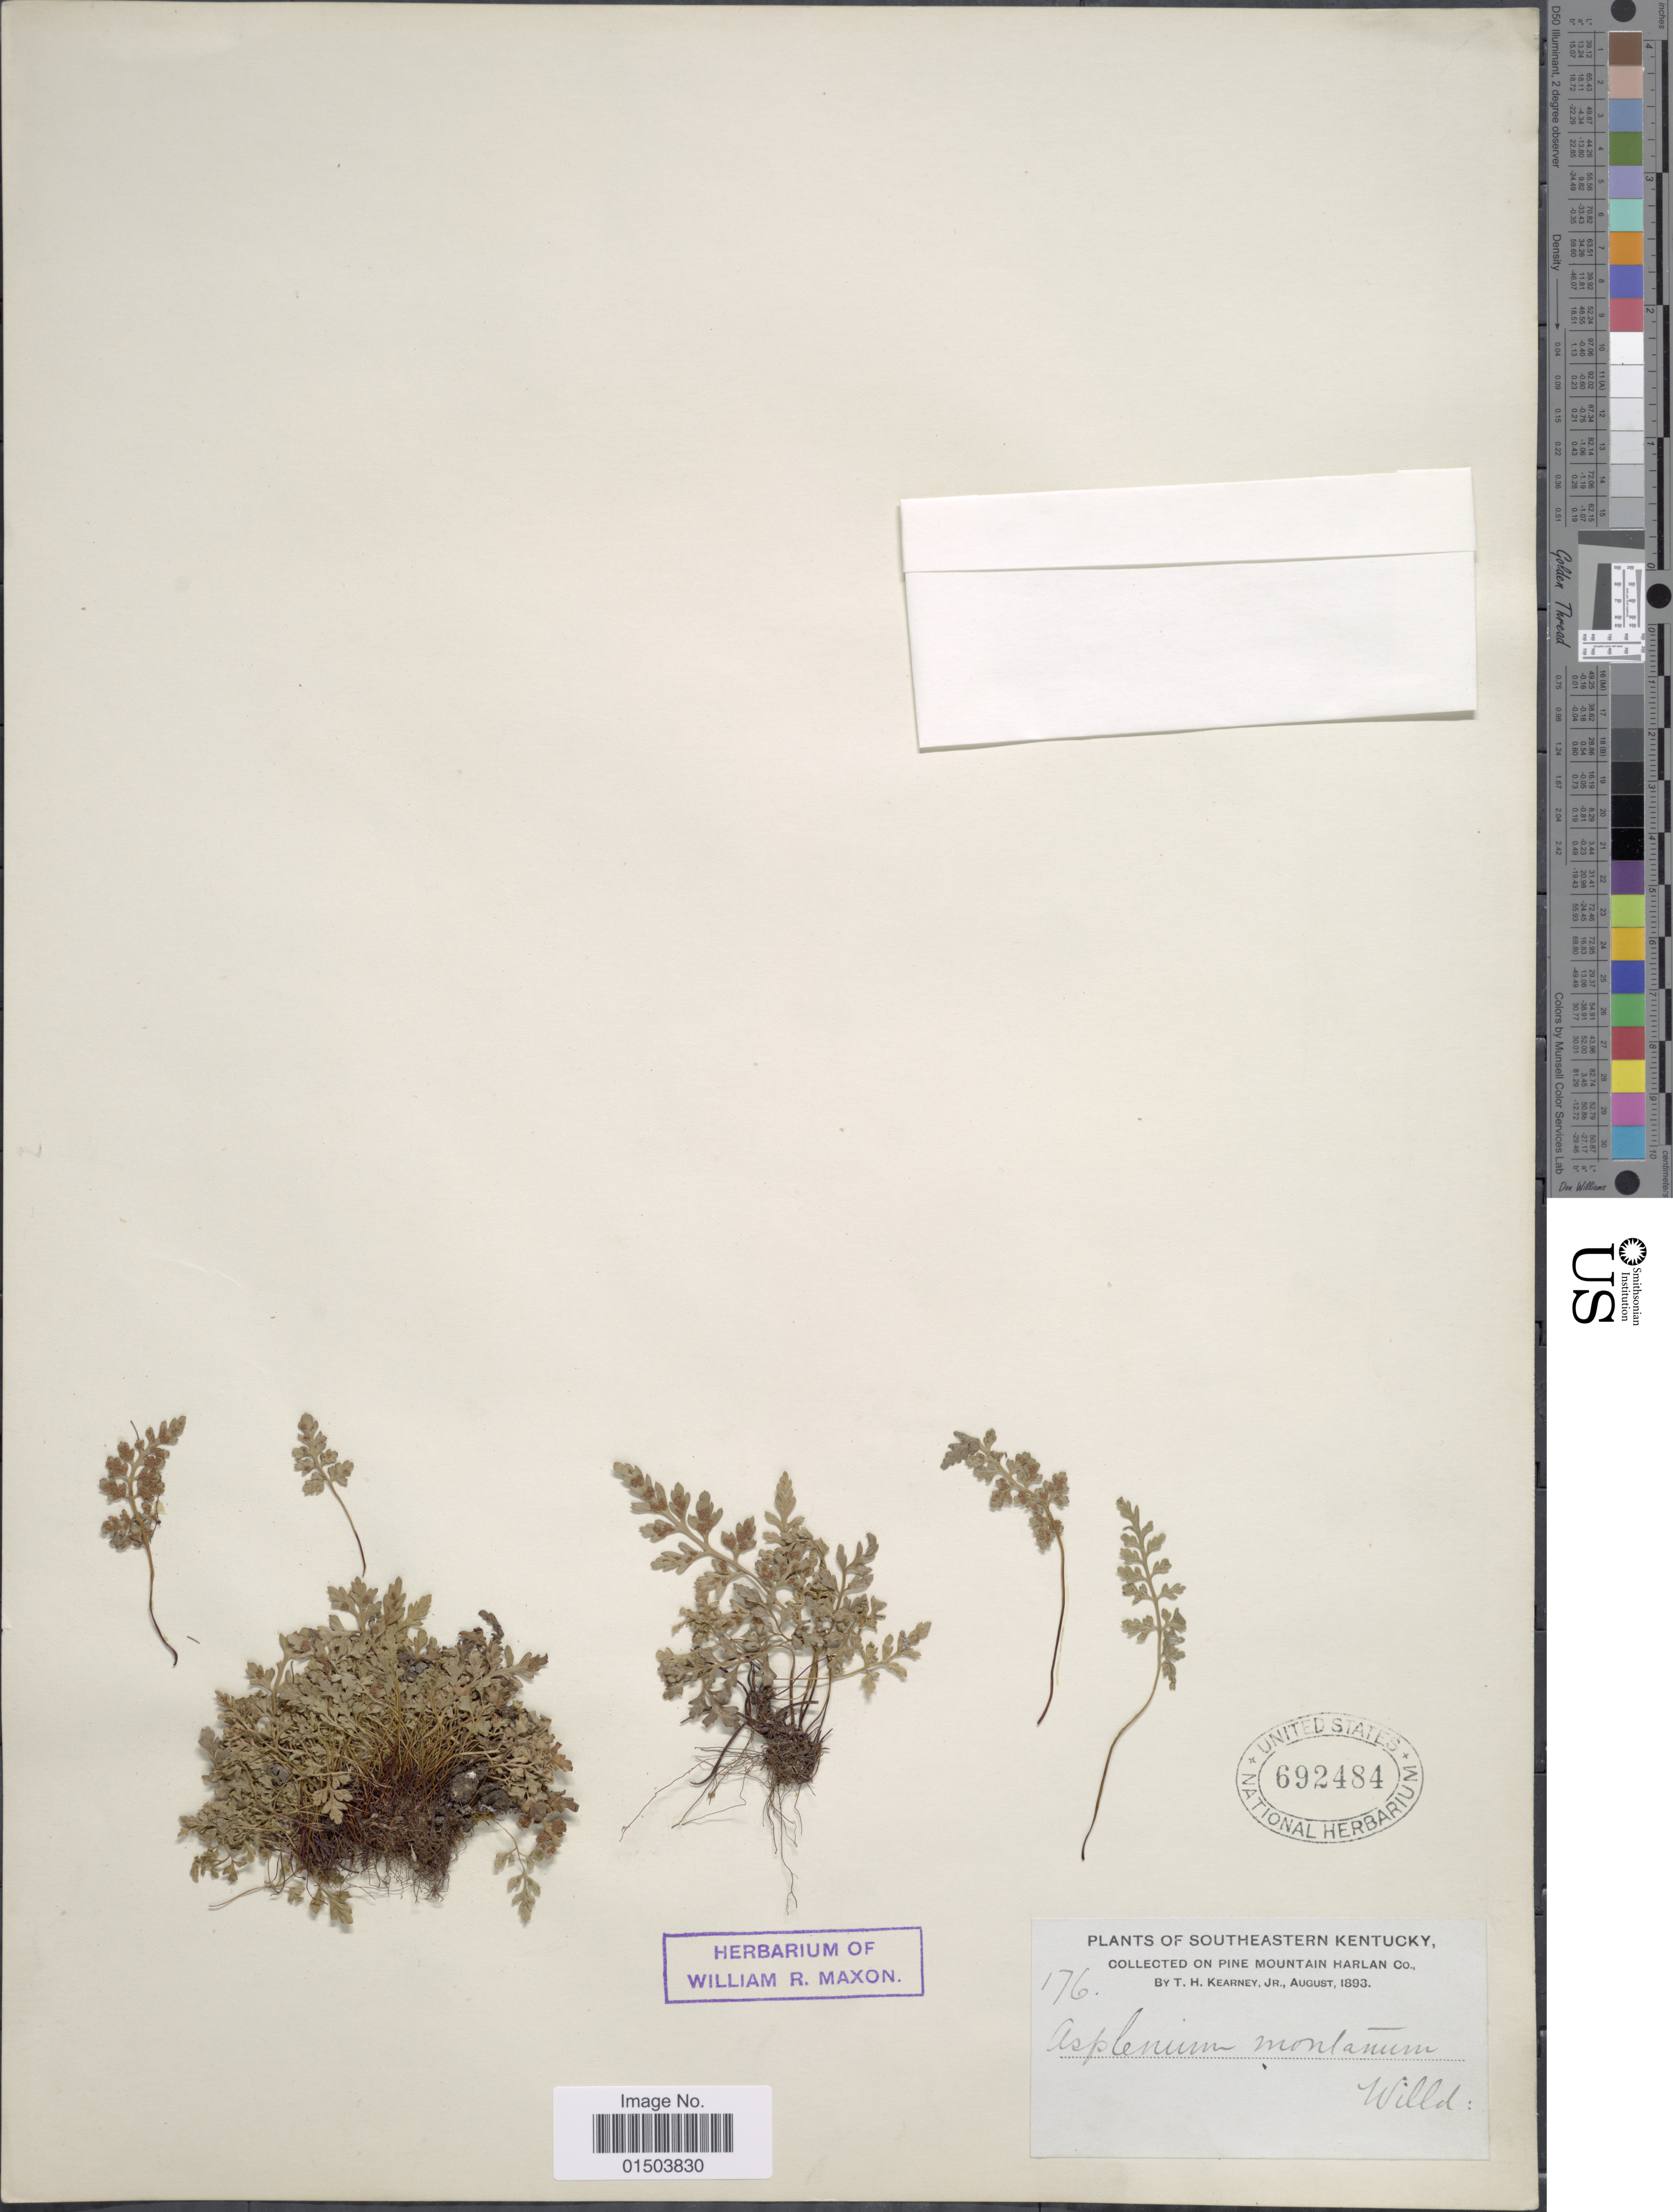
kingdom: Plantae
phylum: Tracheophyta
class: Polypodiopsida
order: Polypodiales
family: Aspleniaceae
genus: Asplenium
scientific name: Asplenium montanum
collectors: T. H. Kearney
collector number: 176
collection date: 1893-08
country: United States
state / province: Kentucky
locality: Southeastern Kentucky. On pine Mountain Harlan Co.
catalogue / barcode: US 692484